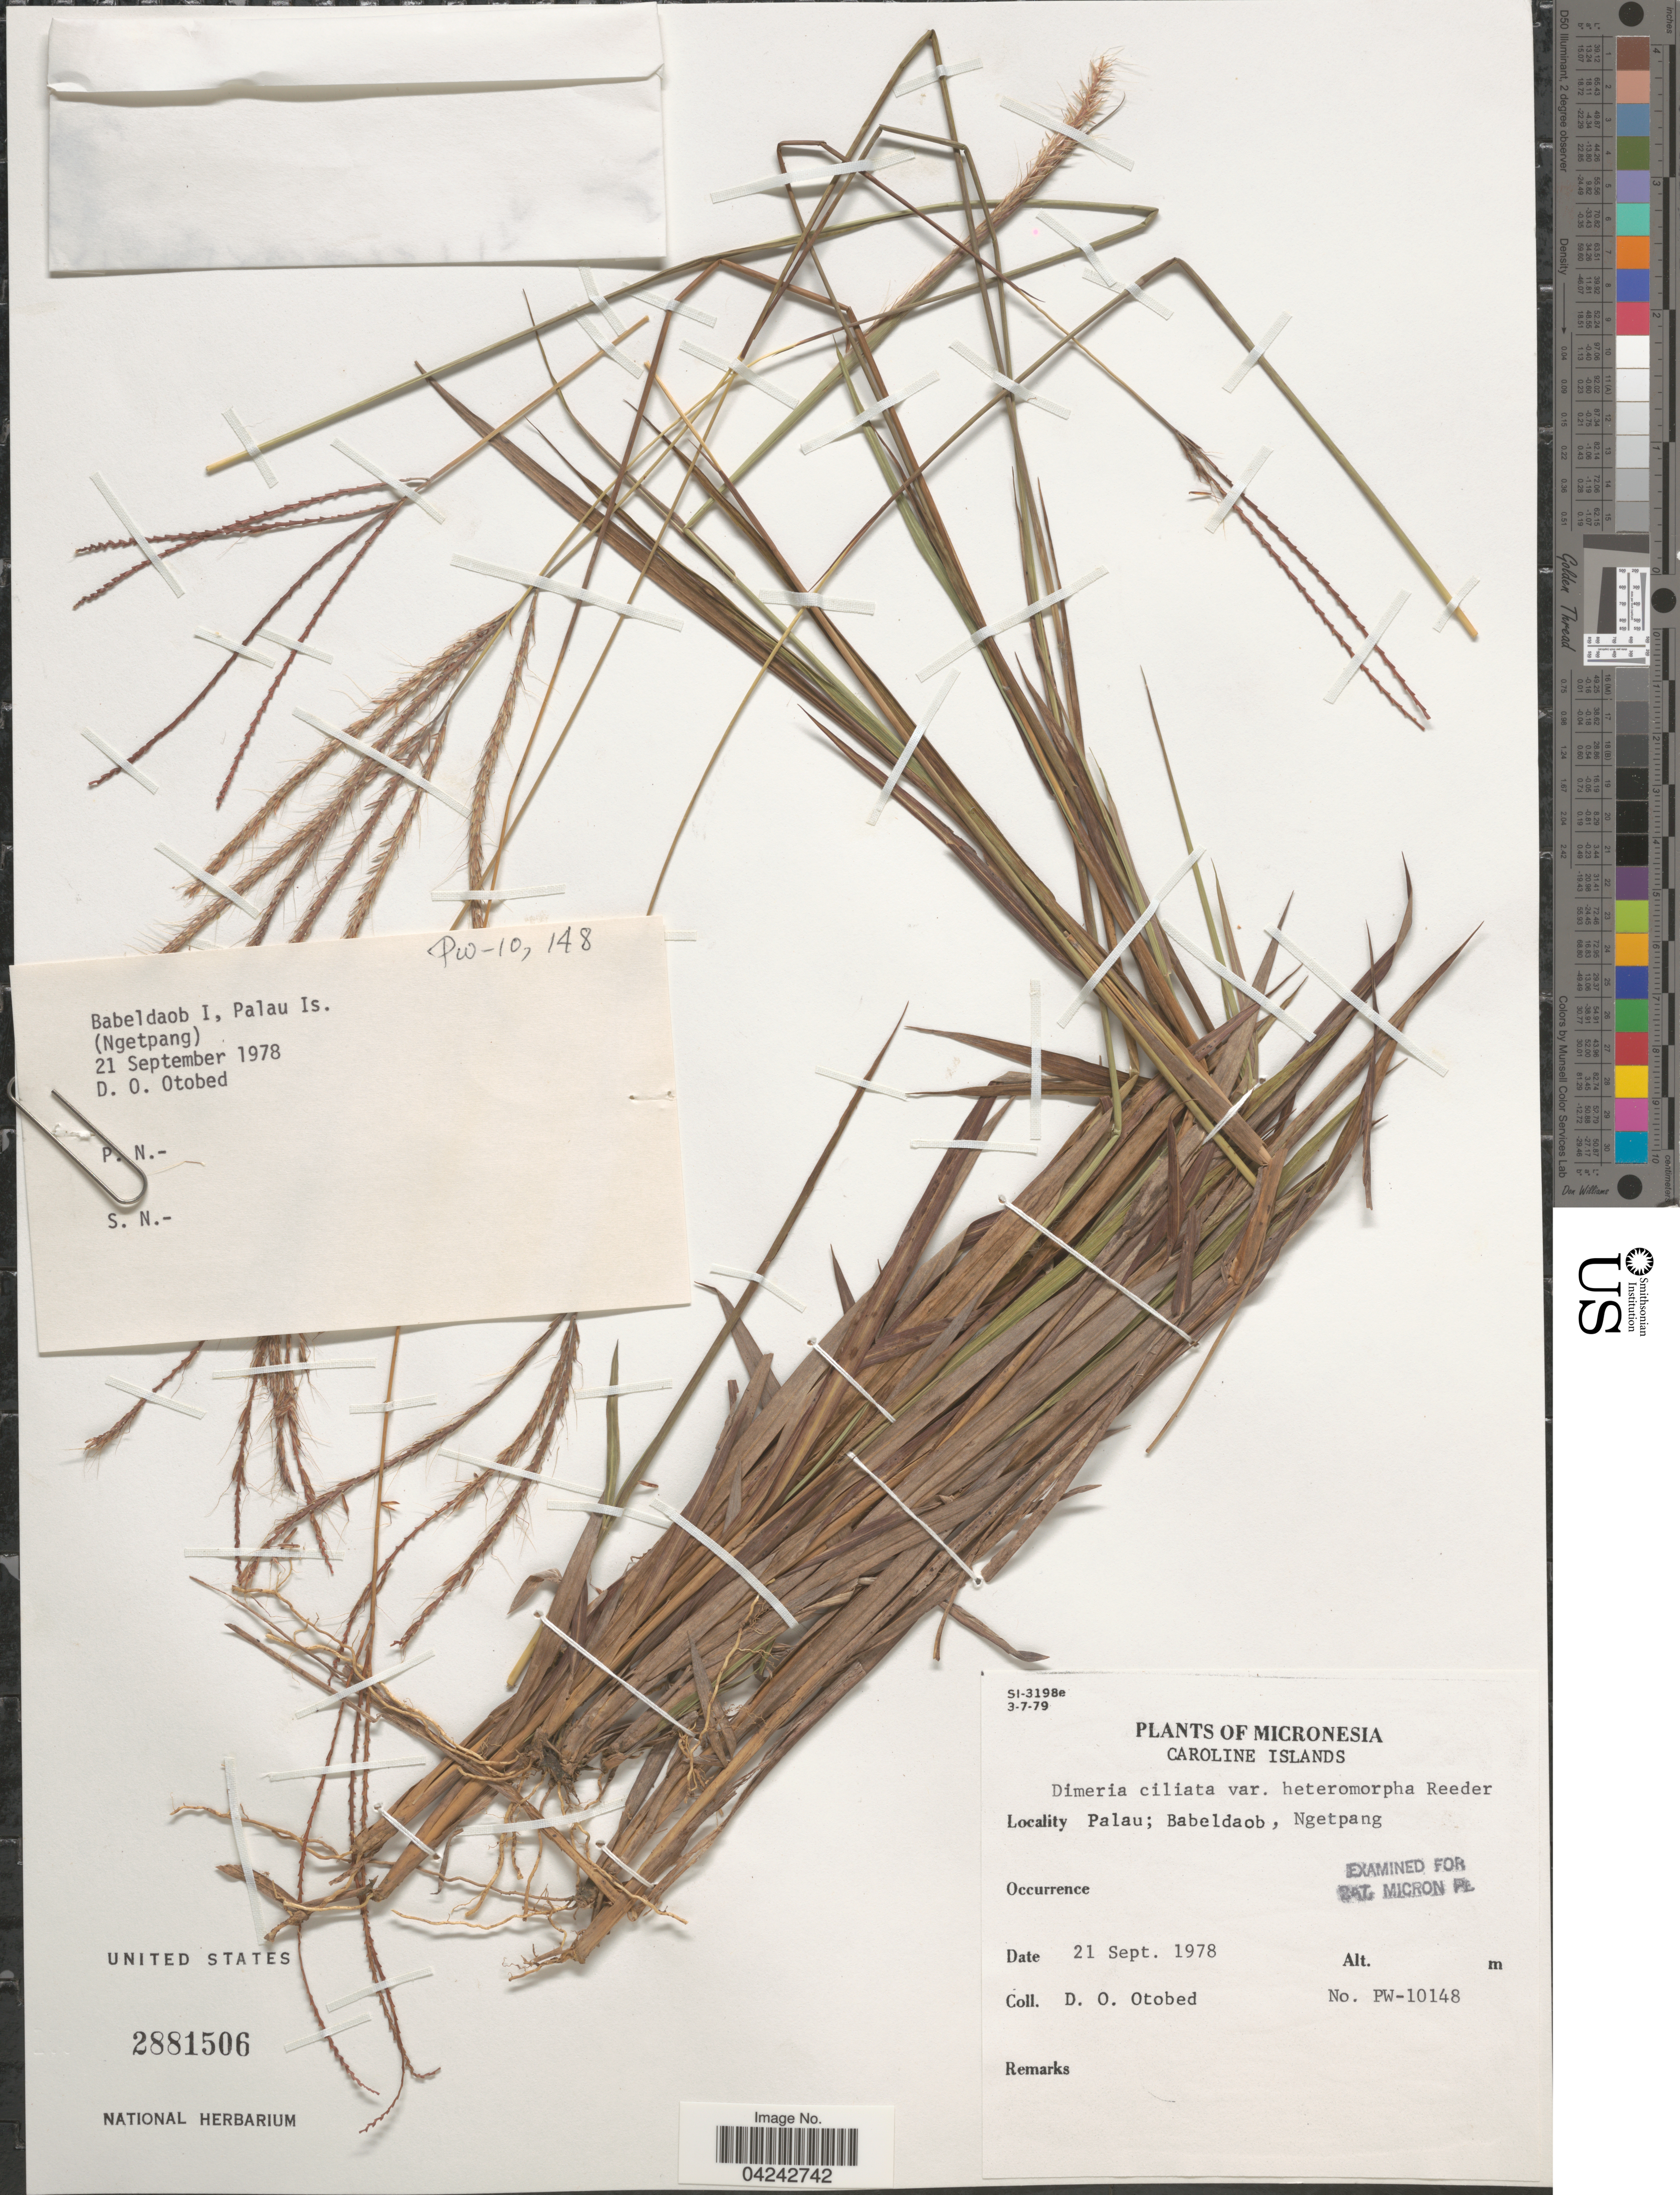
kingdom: Plantae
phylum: Tracheophyta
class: Liliopsida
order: Poales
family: Poaceae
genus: Dimeria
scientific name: Dimeria chloridiformis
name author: (Gaudich.) Schum. & Lauterb.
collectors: D. O. Otobed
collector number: PW-10148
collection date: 1978-09-21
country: Palau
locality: Micronesia. Caroline Islands. Palau; Babeldaob; Ngetpang.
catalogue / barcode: US 2881506